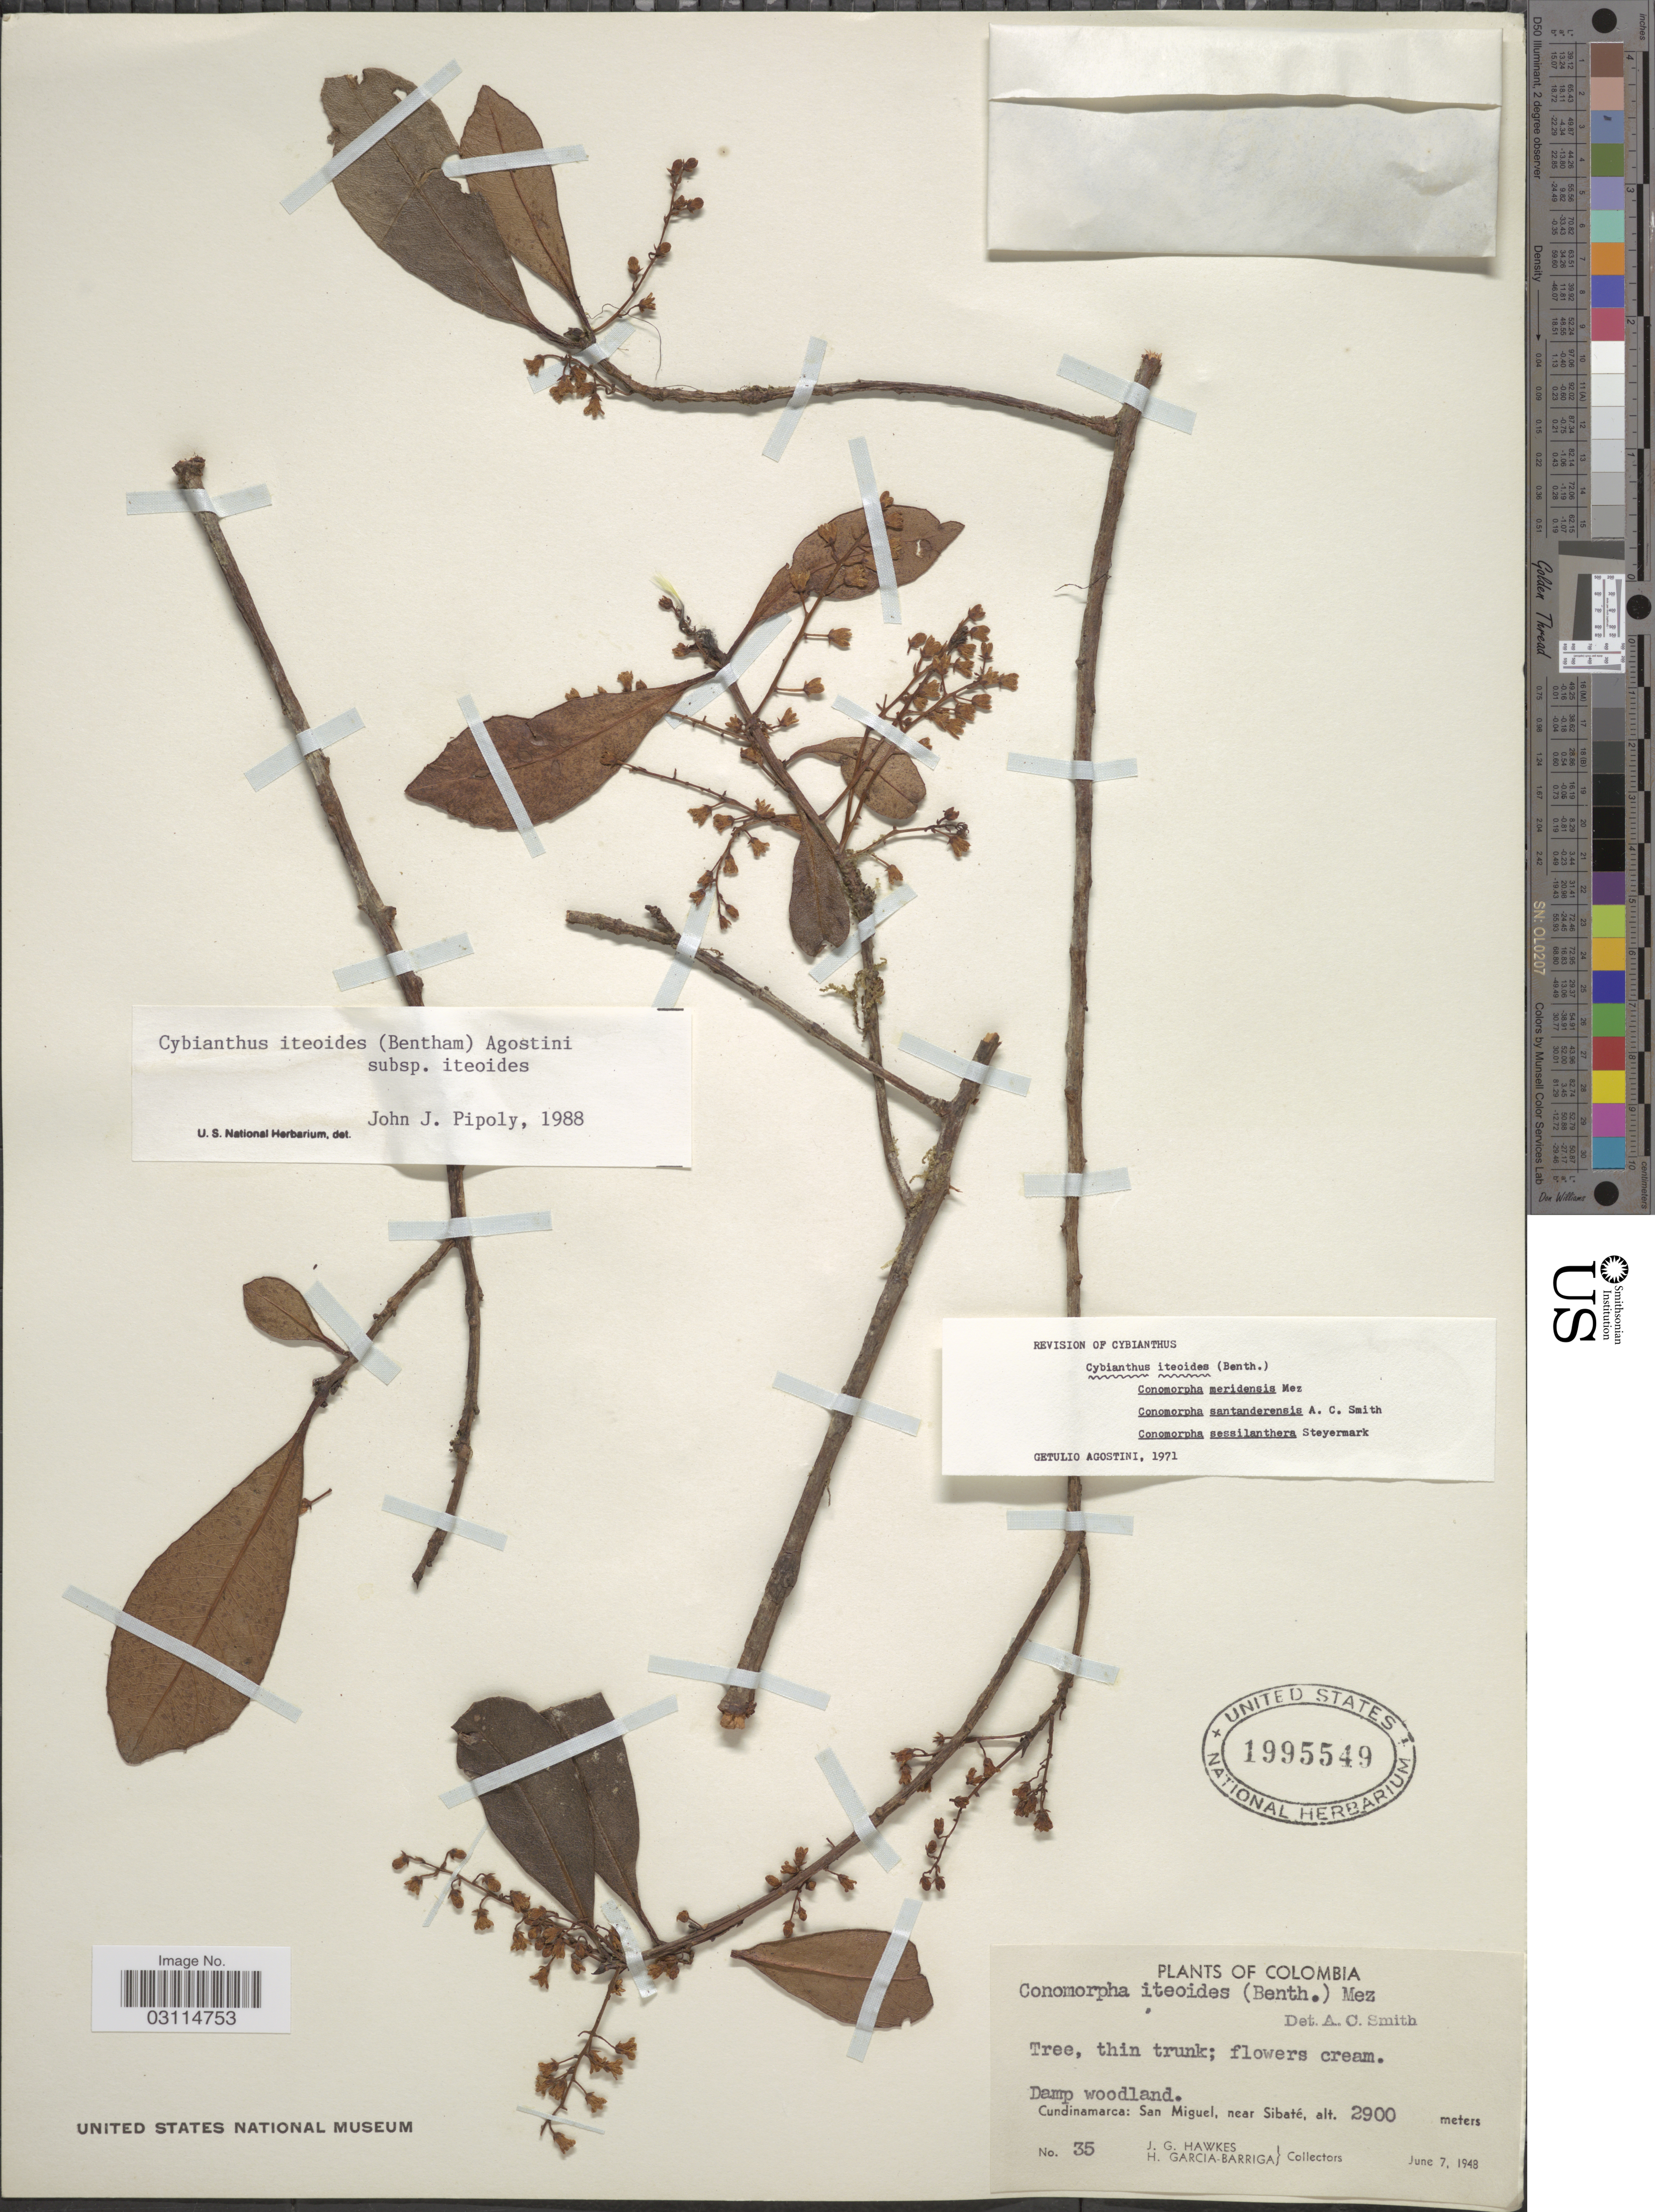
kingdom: Plantae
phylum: Tracheophyta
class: Magnoliopsida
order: Ericales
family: Primulaceae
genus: Cybianthus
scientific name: Cybianthus iteoides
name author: (Benth.) G. Agostini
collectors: J. Hawkes & H. García Barriga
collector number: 35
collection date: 1948-06-07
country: Colombia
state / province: Cundinamarca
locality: San Miguel, near Sibaté.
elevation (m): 2900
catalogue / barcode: US 1995549